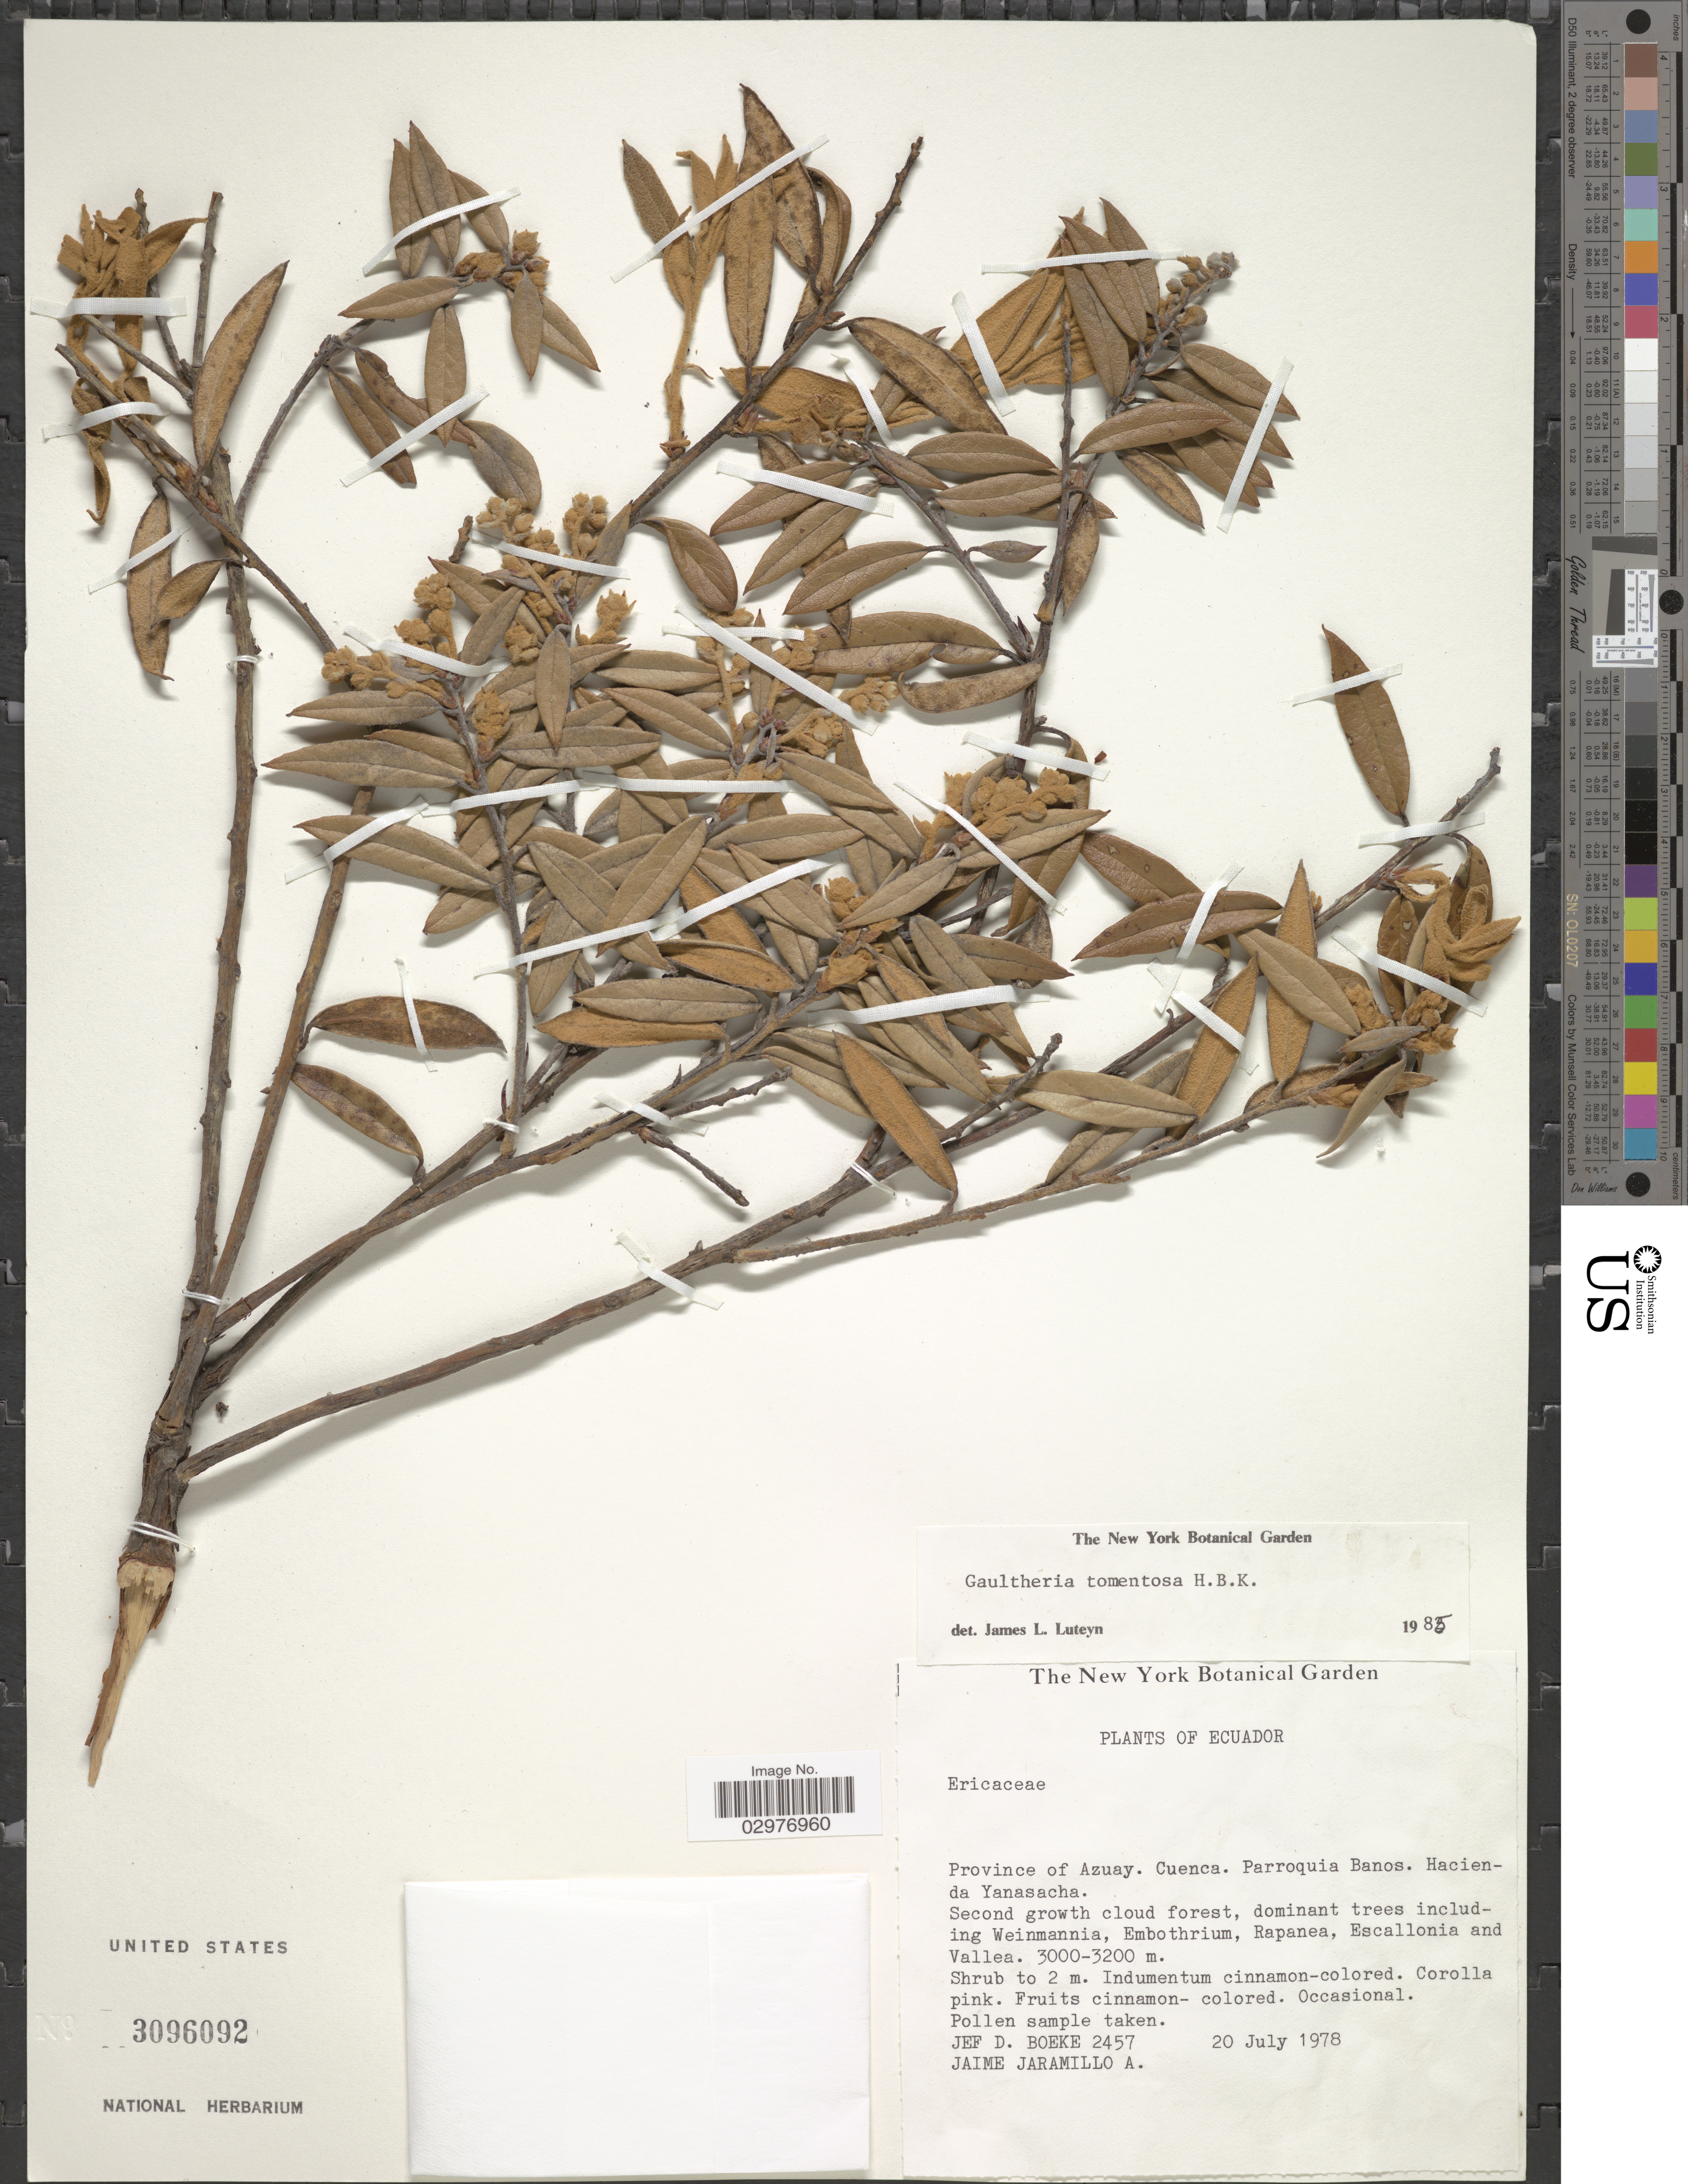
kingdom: Plantae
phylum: Tracheophyta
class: Magnoliopsida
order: Ericales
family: Ericaceae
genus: Gaultheria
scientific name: Gaultheria tomentosa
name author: Kunth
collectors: J. Boeke & J. L. Jaramillo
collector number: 2457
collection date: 1978-07-20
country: Ecuador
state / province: Azuay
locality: Province of Azuay. Cuenca. Parroquia Banos. Hacienda Yanasacha.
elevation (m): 3000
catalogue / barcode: US 3096092